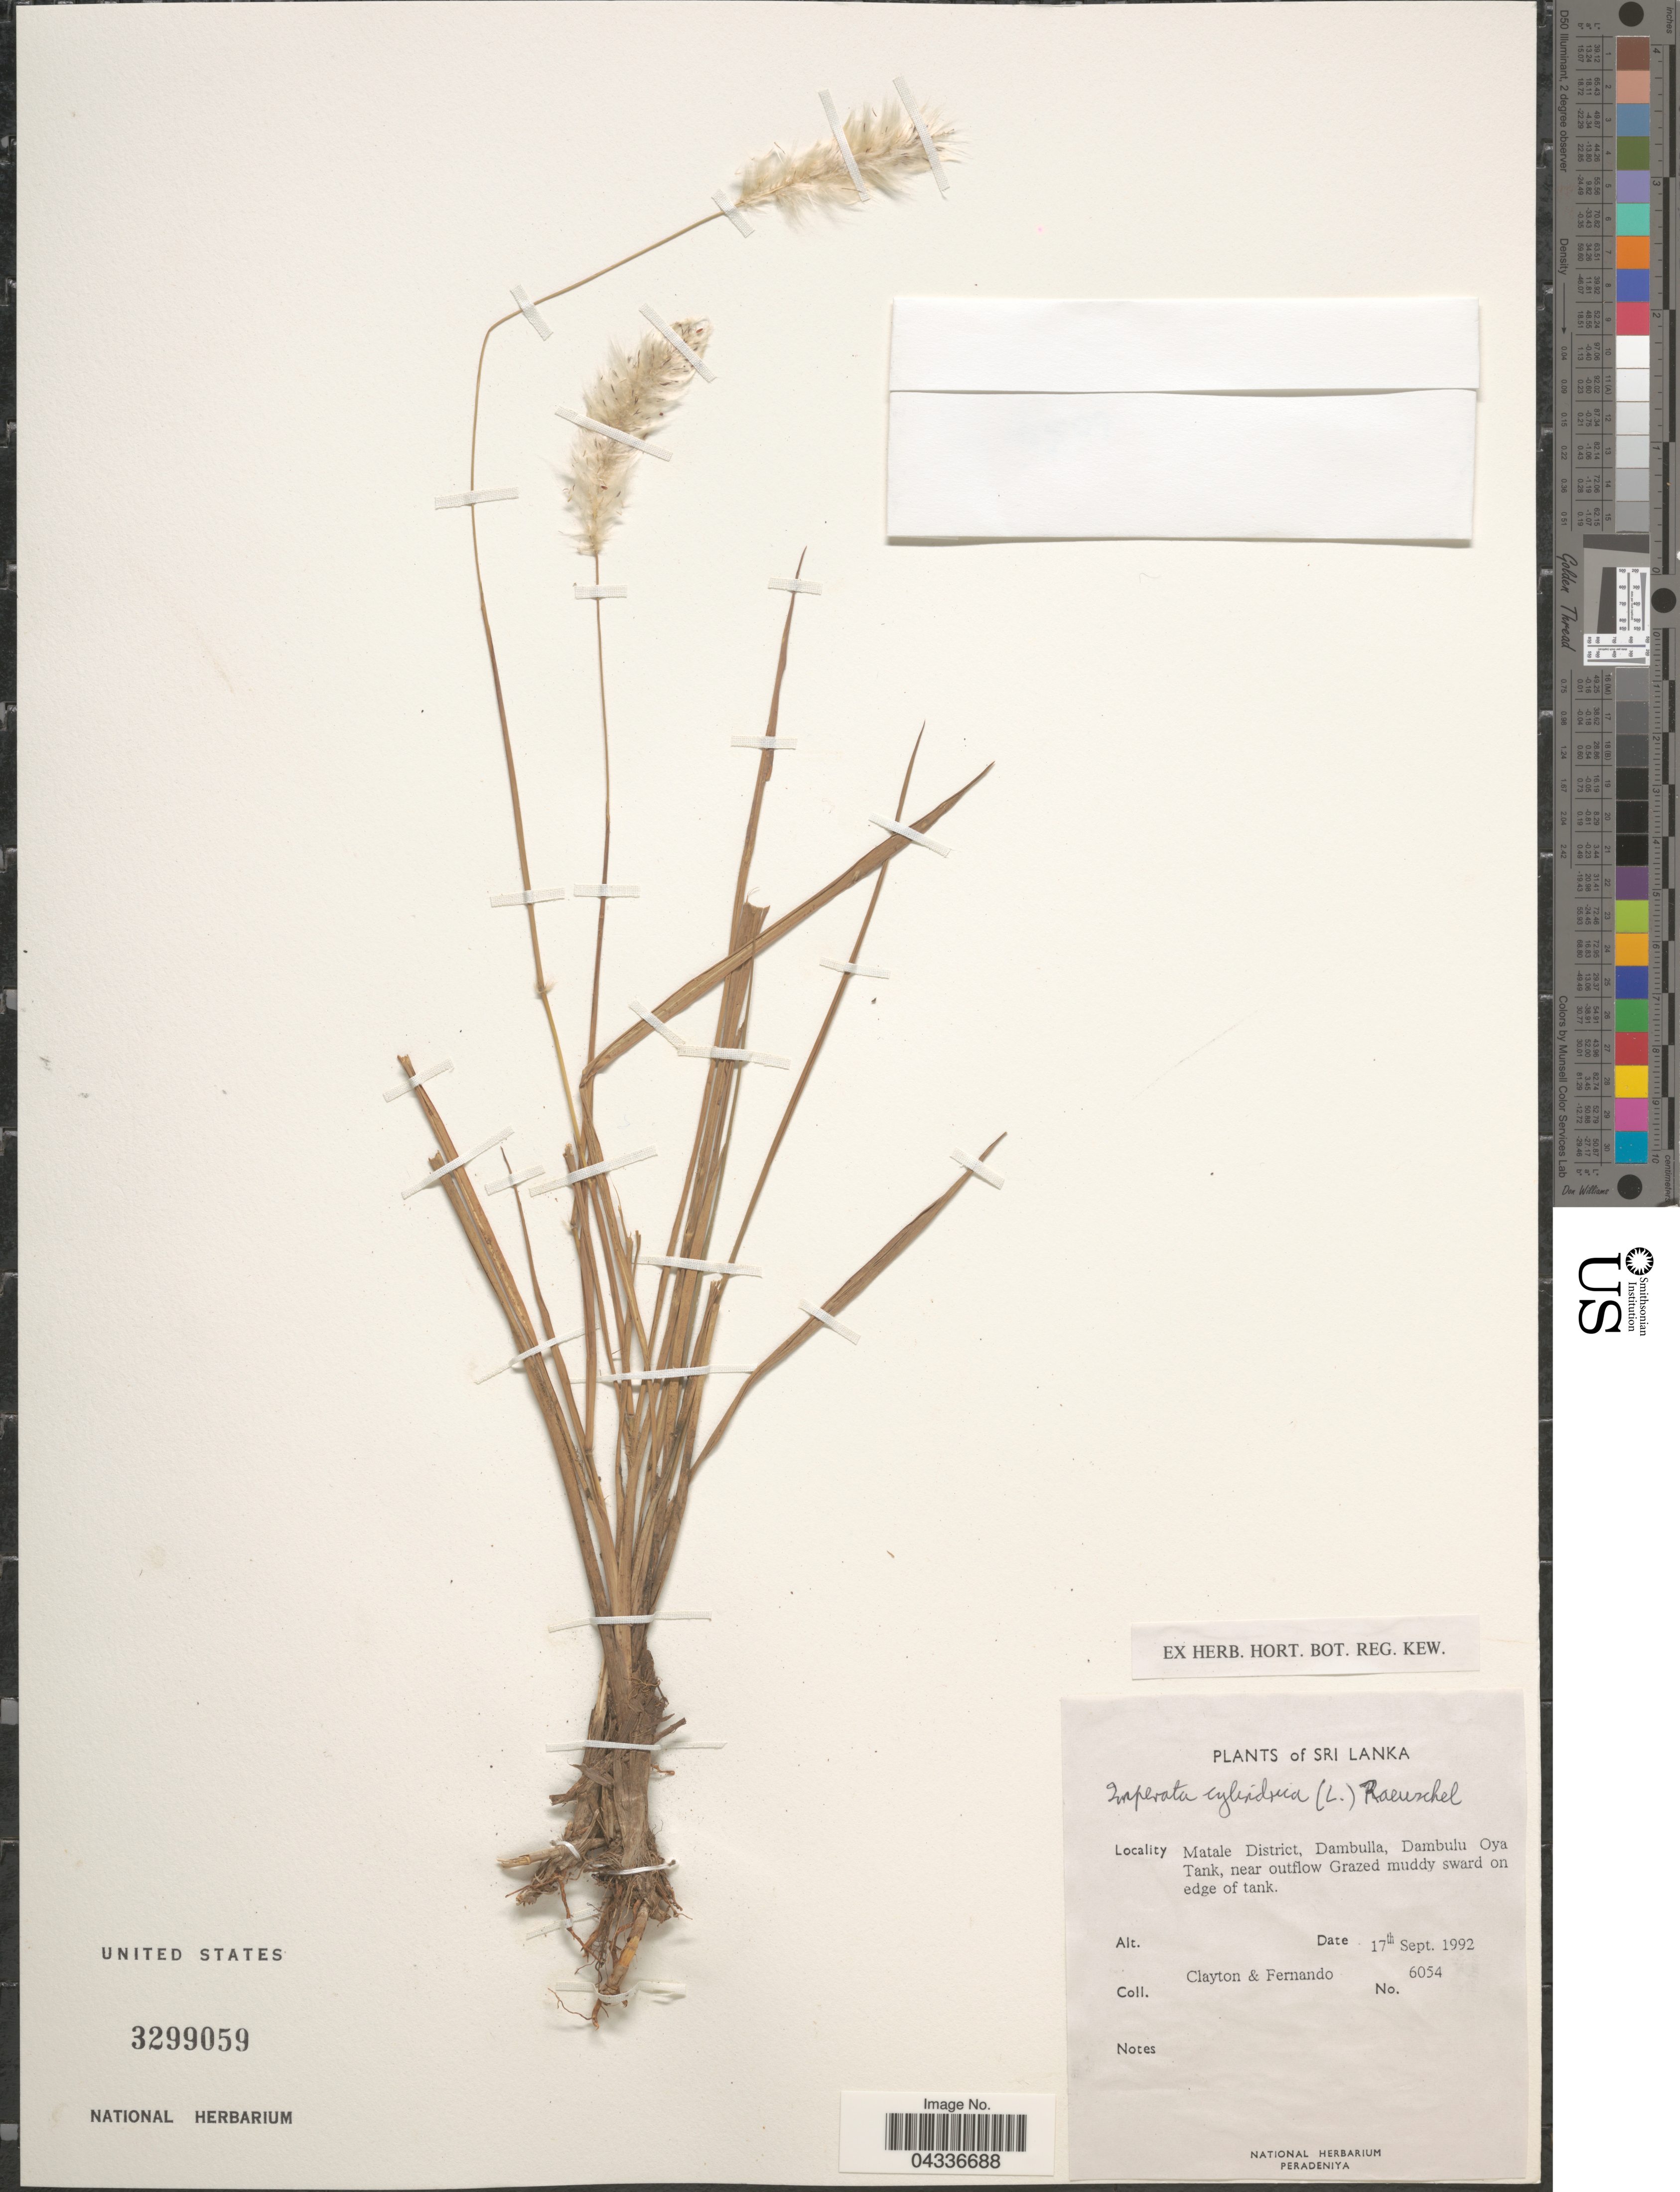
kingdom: Plantae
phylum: Tracheophyta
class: Liliopsida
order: Poales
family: Poaceae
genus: Imperata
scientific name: Imperata cylindrica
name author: (L.) P. Beauv.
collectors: Clayton & -- Fernando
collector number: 6054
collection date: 1992-09-17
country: Sri Lanka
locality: Matale District, Dambulla, Dambulu Oya Tank, near outflow Grazed muddy sward on edge of tank.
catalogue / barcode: US 3299059